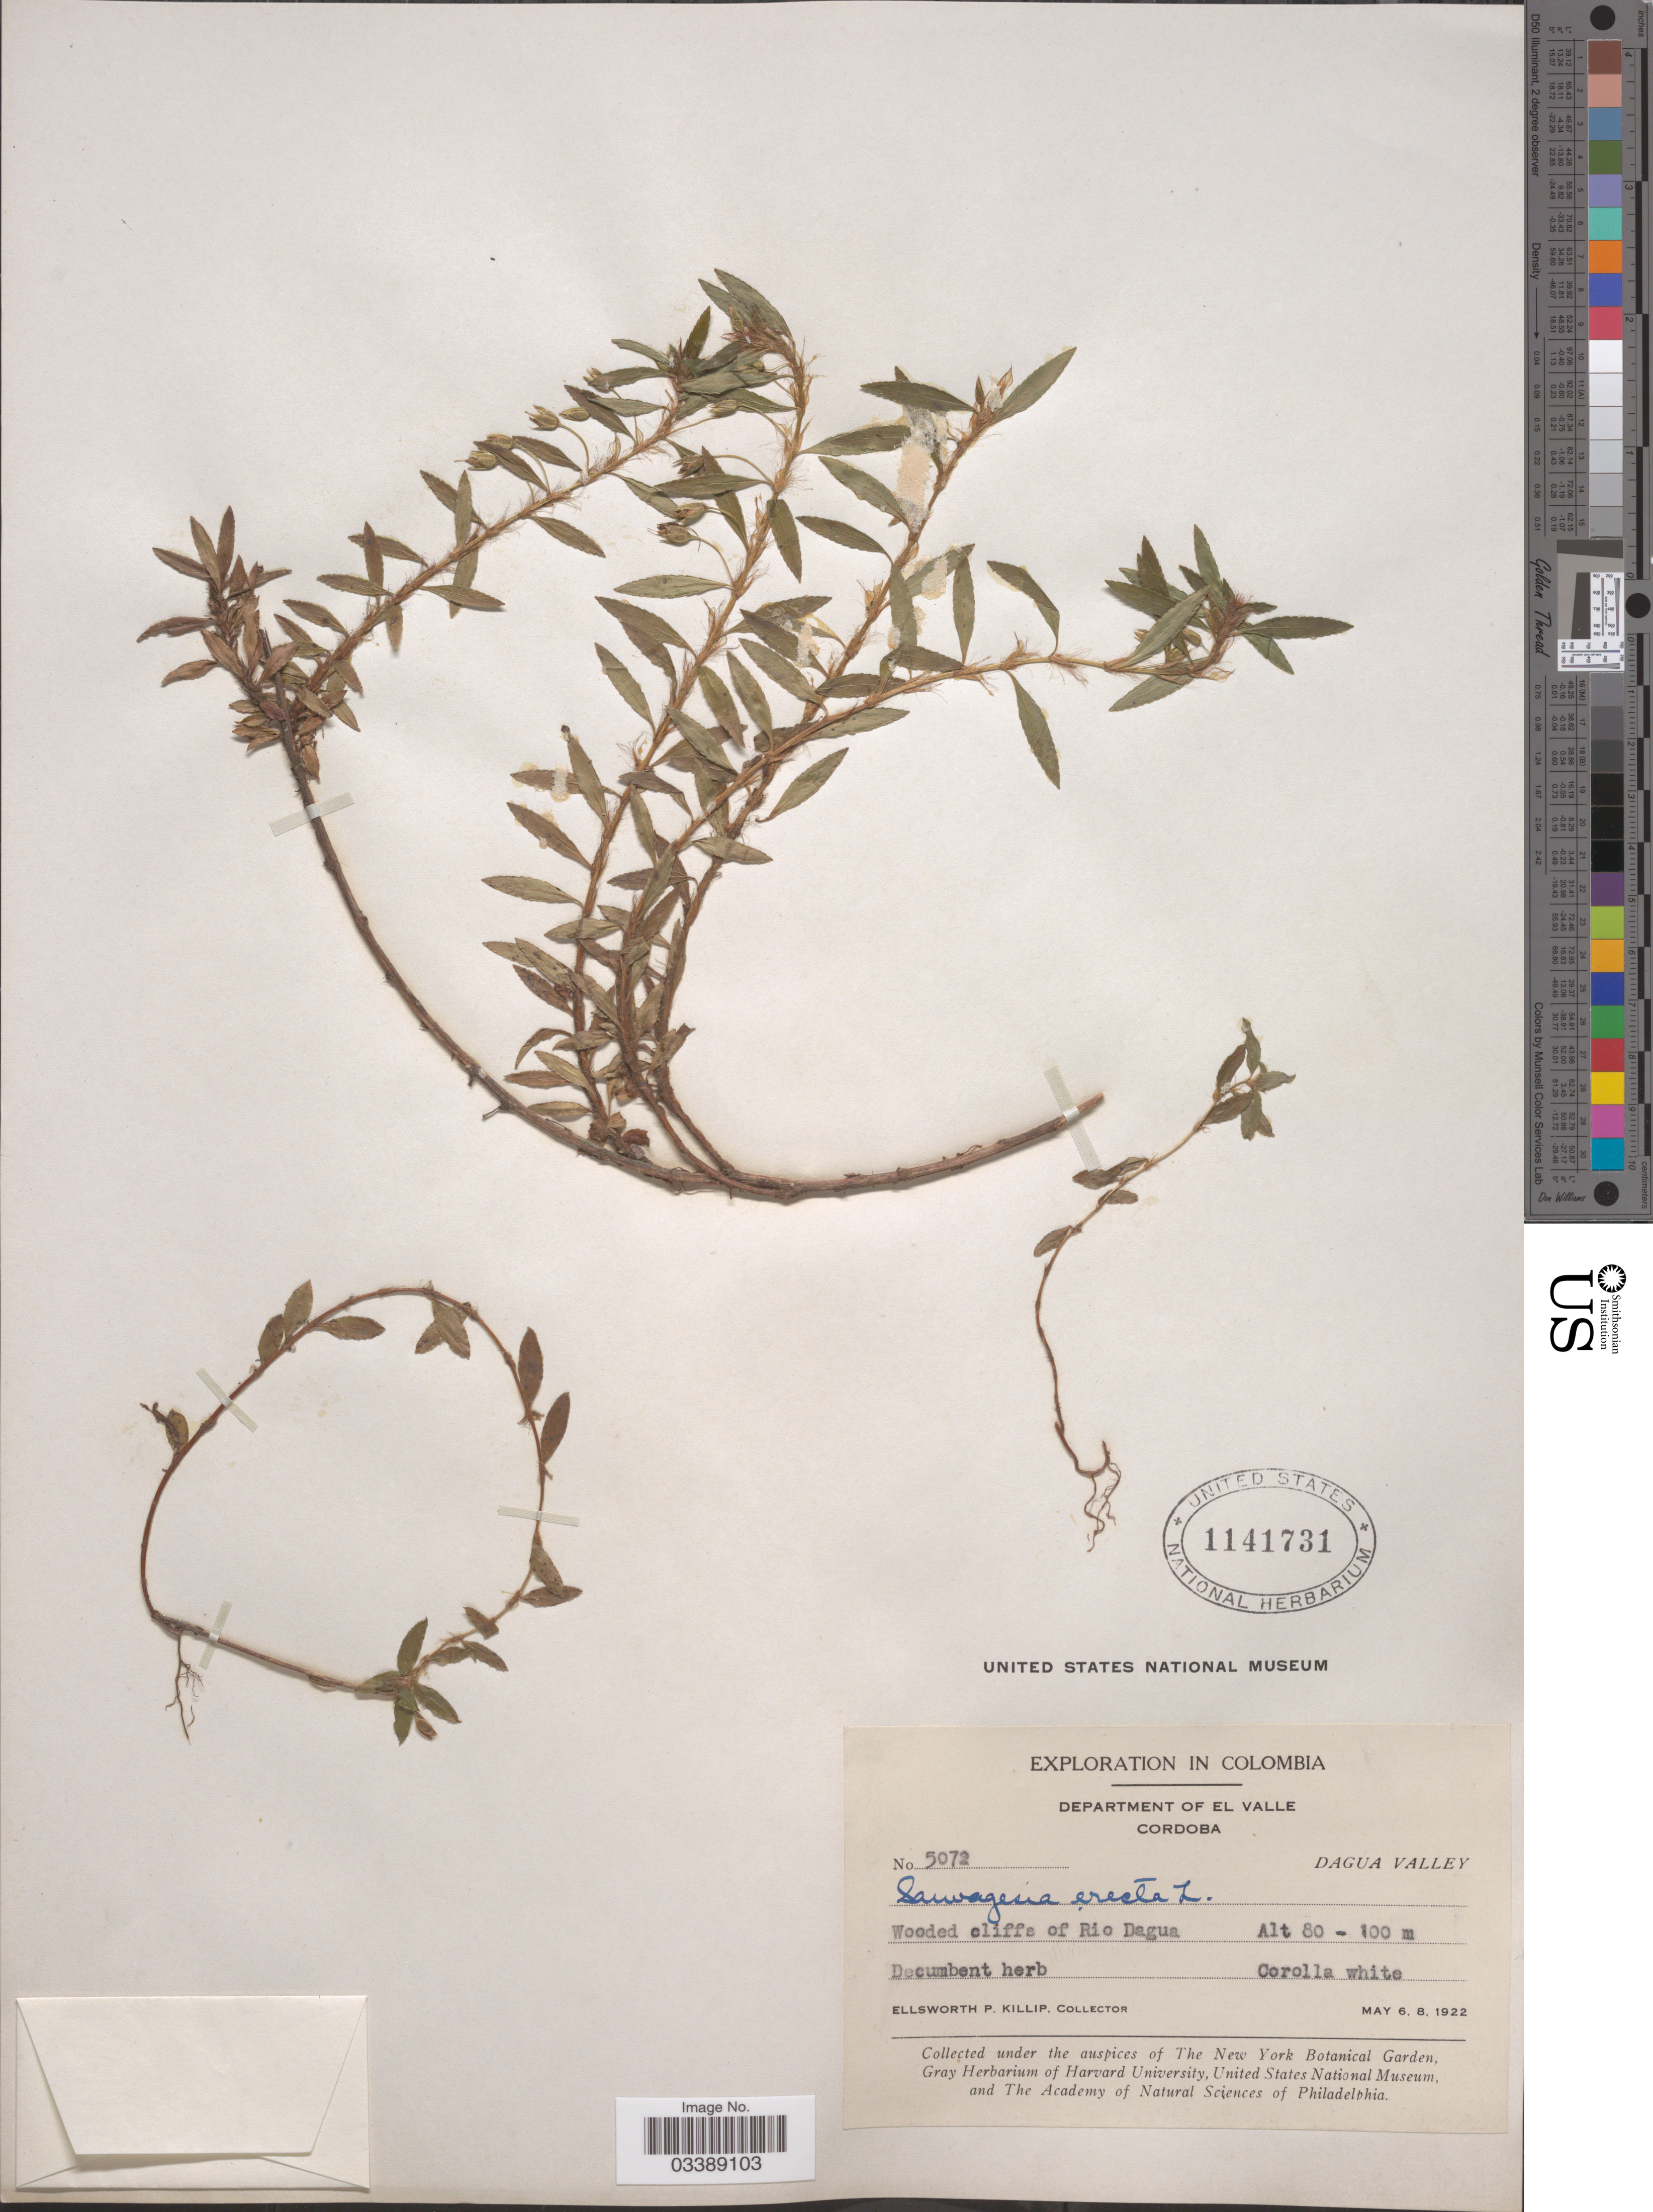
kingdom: Plantae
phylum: Tracheophyta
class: Magnoliopsida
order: Malpighiales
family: Ochnaceae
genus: Sauvagesia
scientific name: Sauvagesia erecta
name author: L.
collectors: E. P. Killip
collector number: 5072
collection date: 1922-05-06/1922-05-08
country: Colombia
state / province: Valle del Cauca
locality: Department of El Valle. Cordoba. Dagua Valley. Wooded cliffs of Rio Dagua.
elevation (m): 80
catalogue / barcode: US 1141731